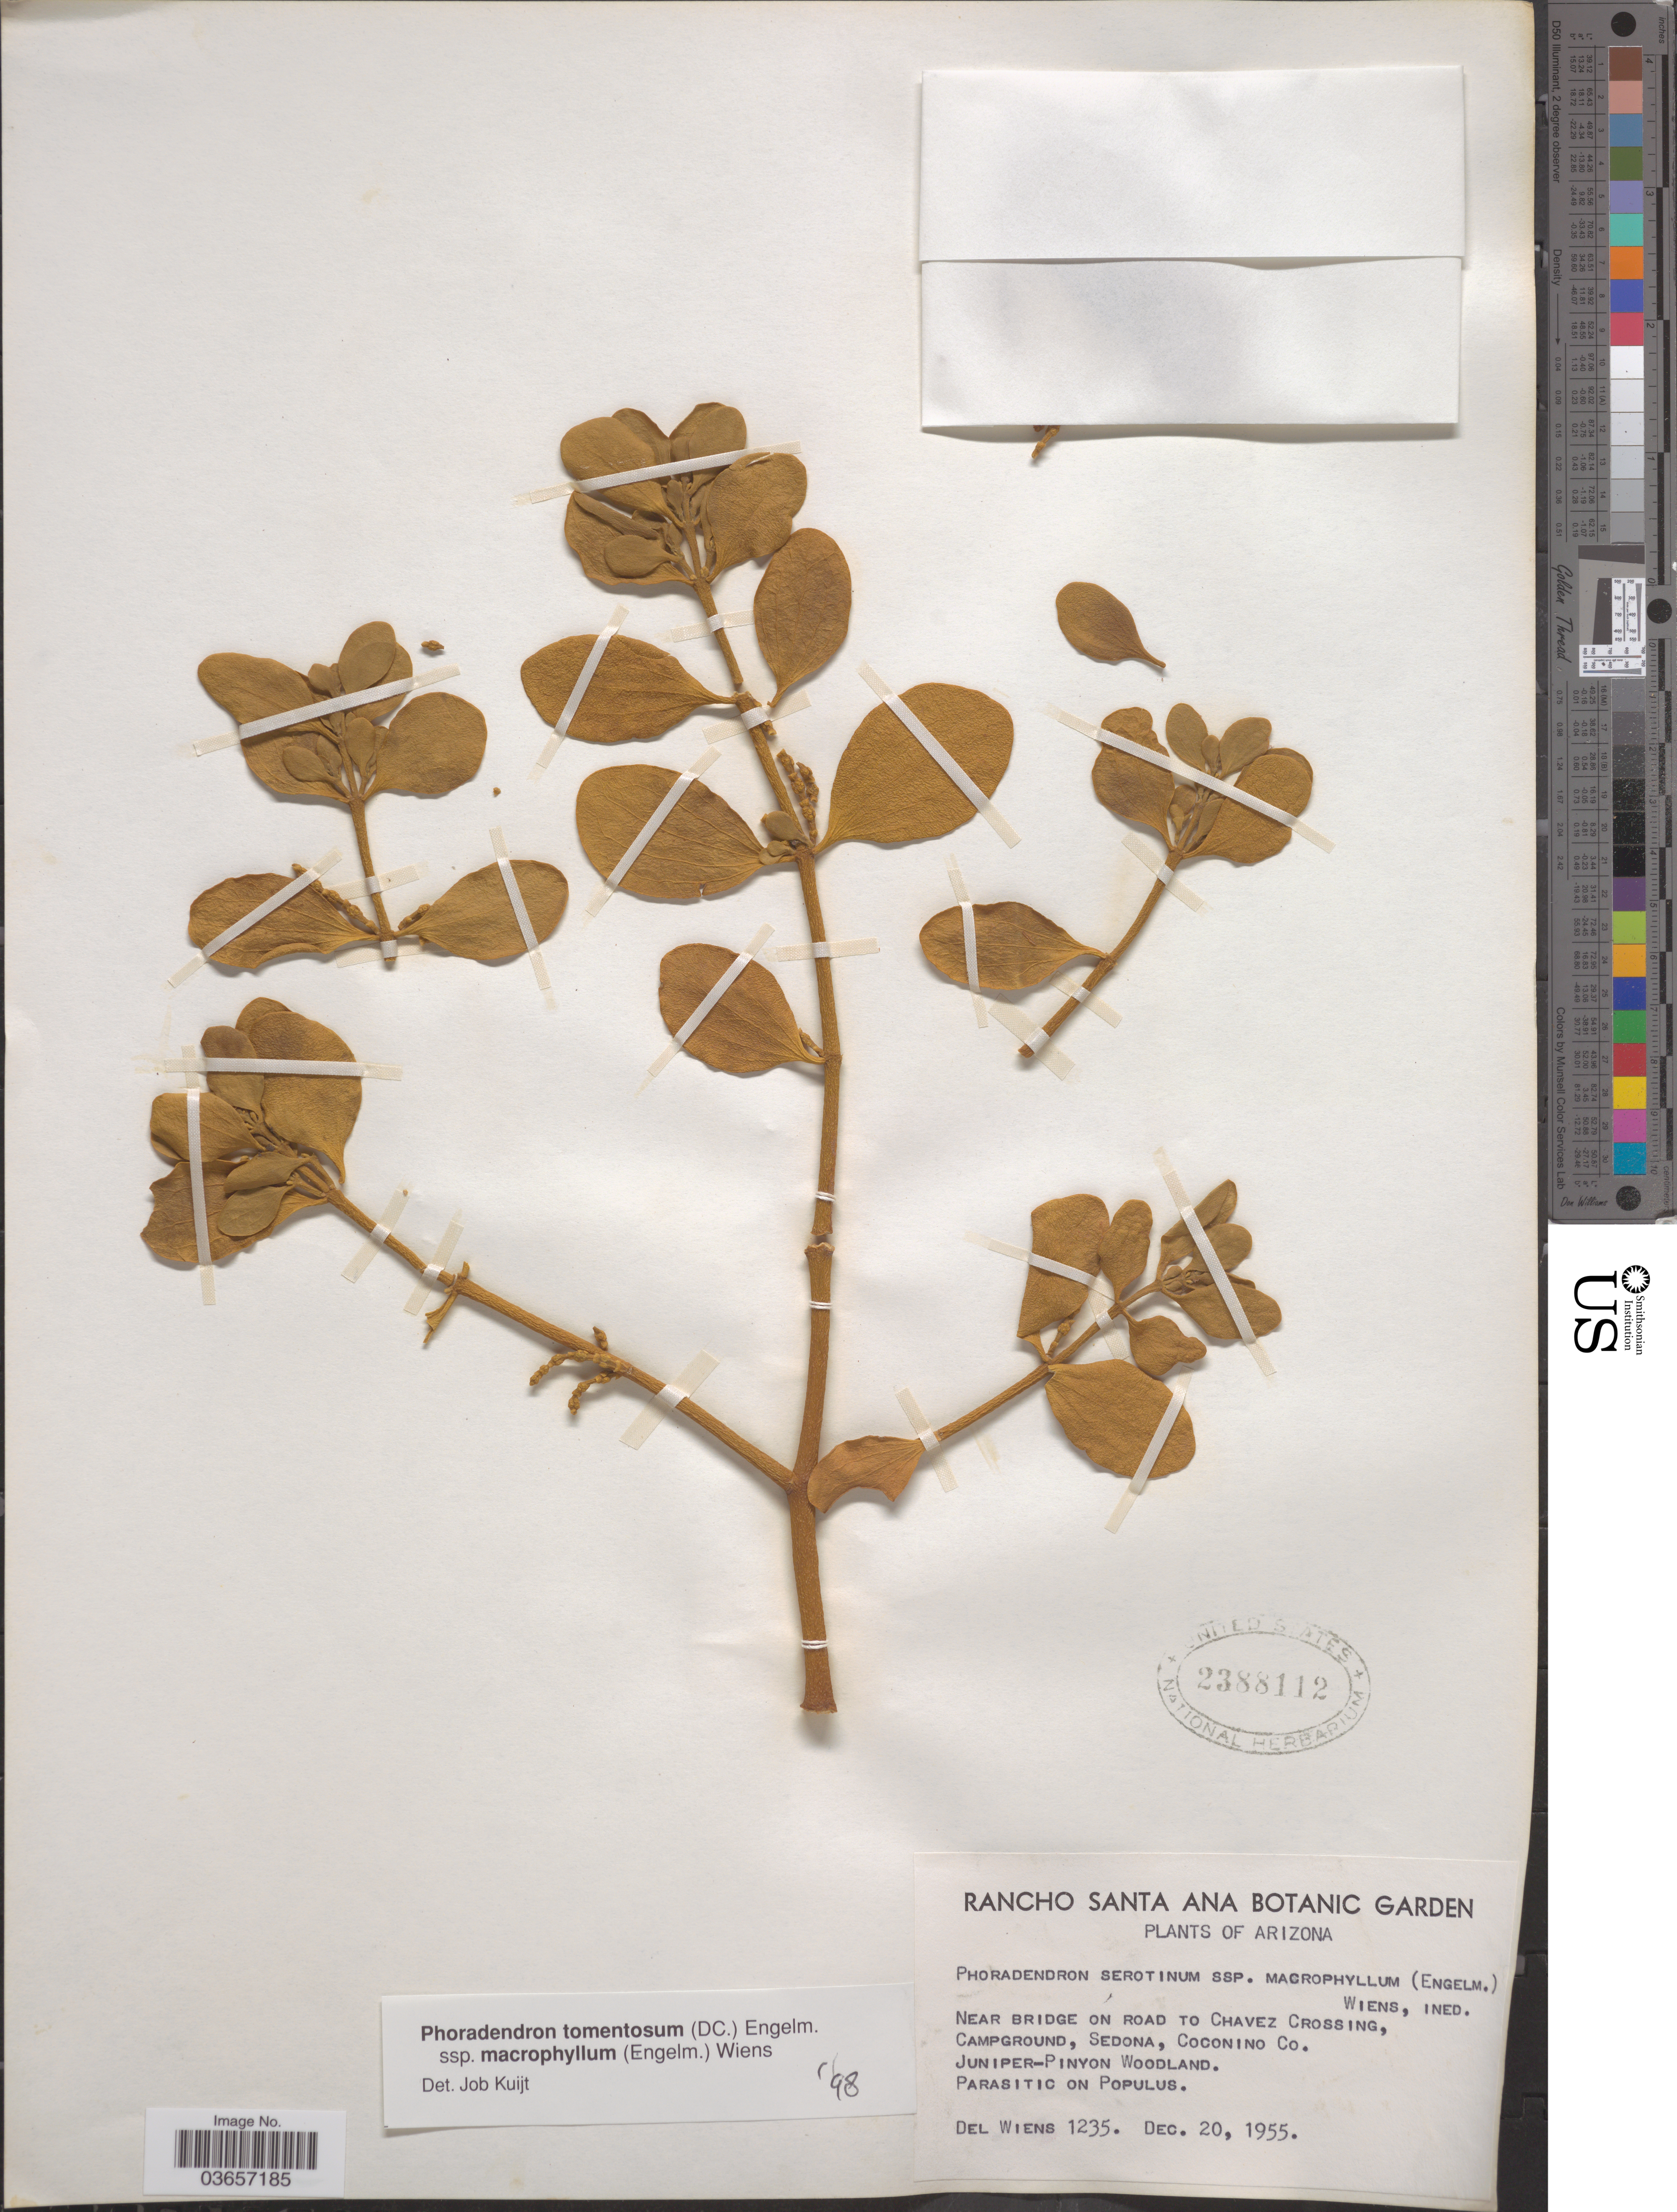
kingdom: Plantae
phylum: Tracheophyta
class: Magnoliopsida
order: Santalales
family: Viscaceae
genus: Phoradendron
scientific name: Phoradendron tomentosum subsp. macrophyllum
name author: DC.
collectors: D. Wiens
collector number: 1235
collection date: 1955-12-20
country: United States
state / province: Arizona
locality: Near bridge on road to Chavez Crossing, Campground, Sedona, Coconino Co.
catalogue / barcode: US 2388112